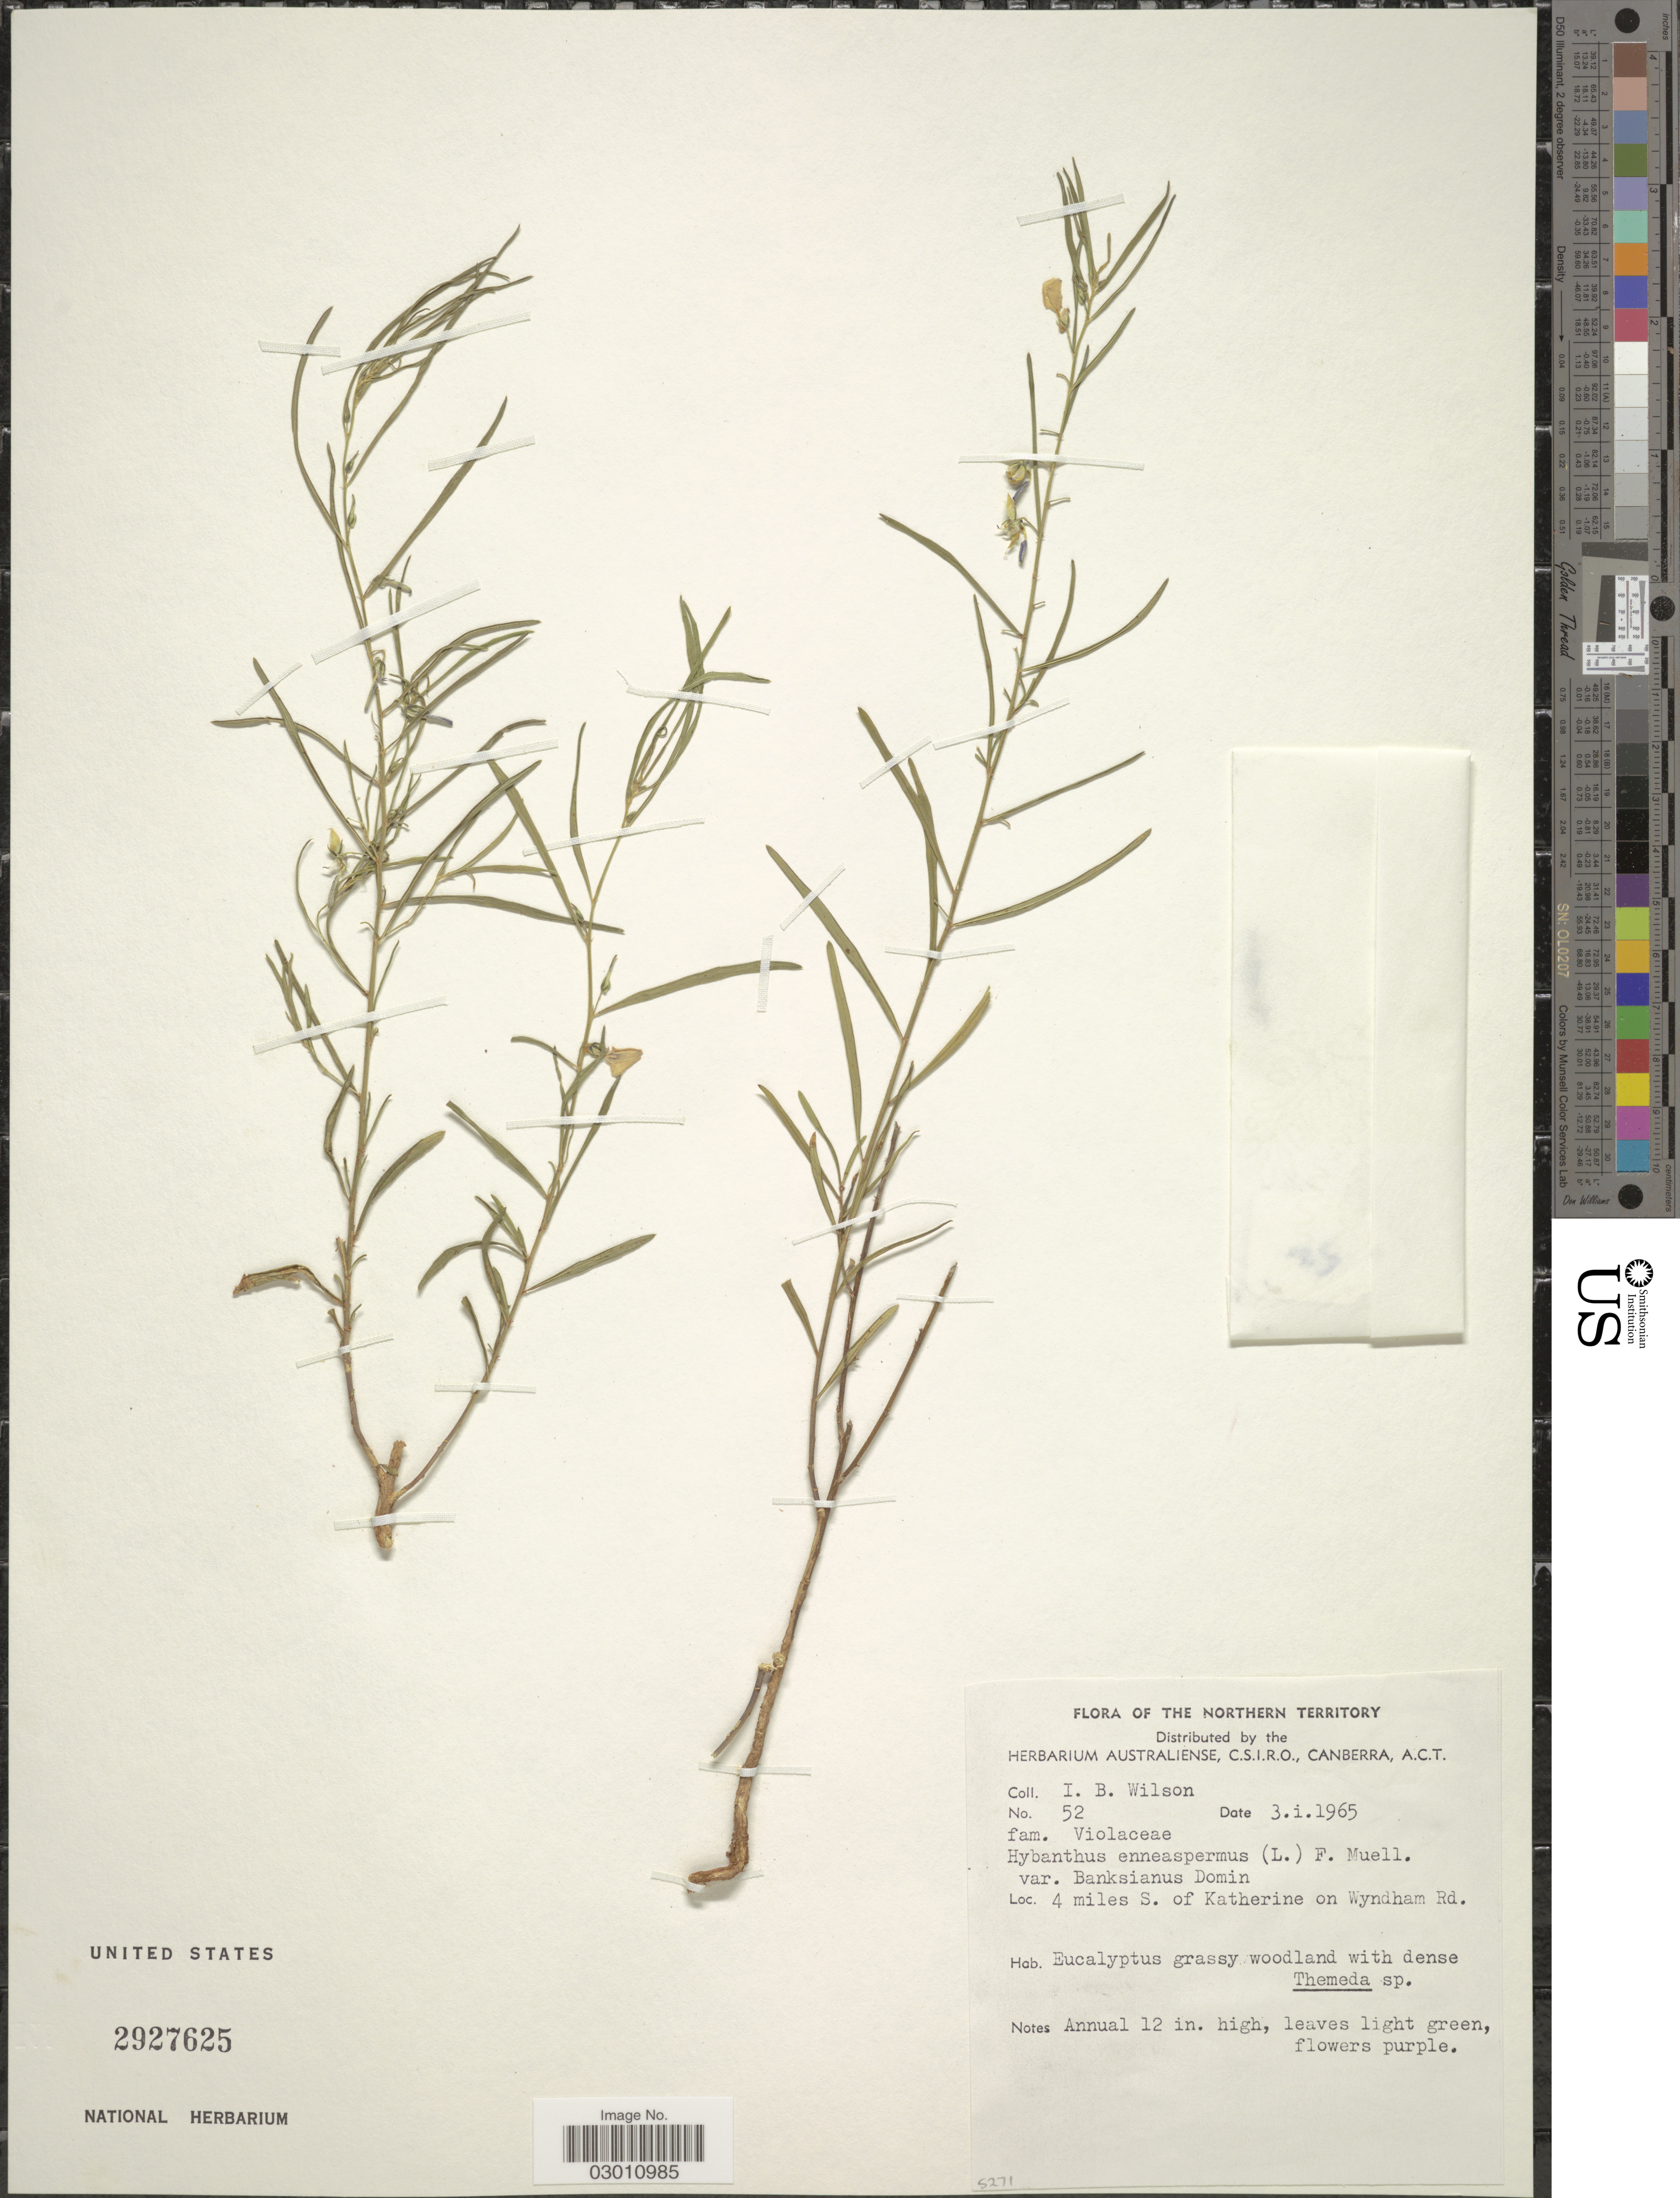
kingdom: Plantae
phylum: Tracheophyta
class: Magnoliopsida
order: Malpighiales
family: Violaceae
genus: Pigea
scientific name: Pigea enneasperma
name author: (L.) P.I. Forst.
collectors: I. B. Wilson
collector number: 52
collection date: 1965-01-03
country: Australia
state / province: Northern Territory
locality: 4 miles S. of Katherine on Wyndham Rd.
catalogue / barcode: US 2927625